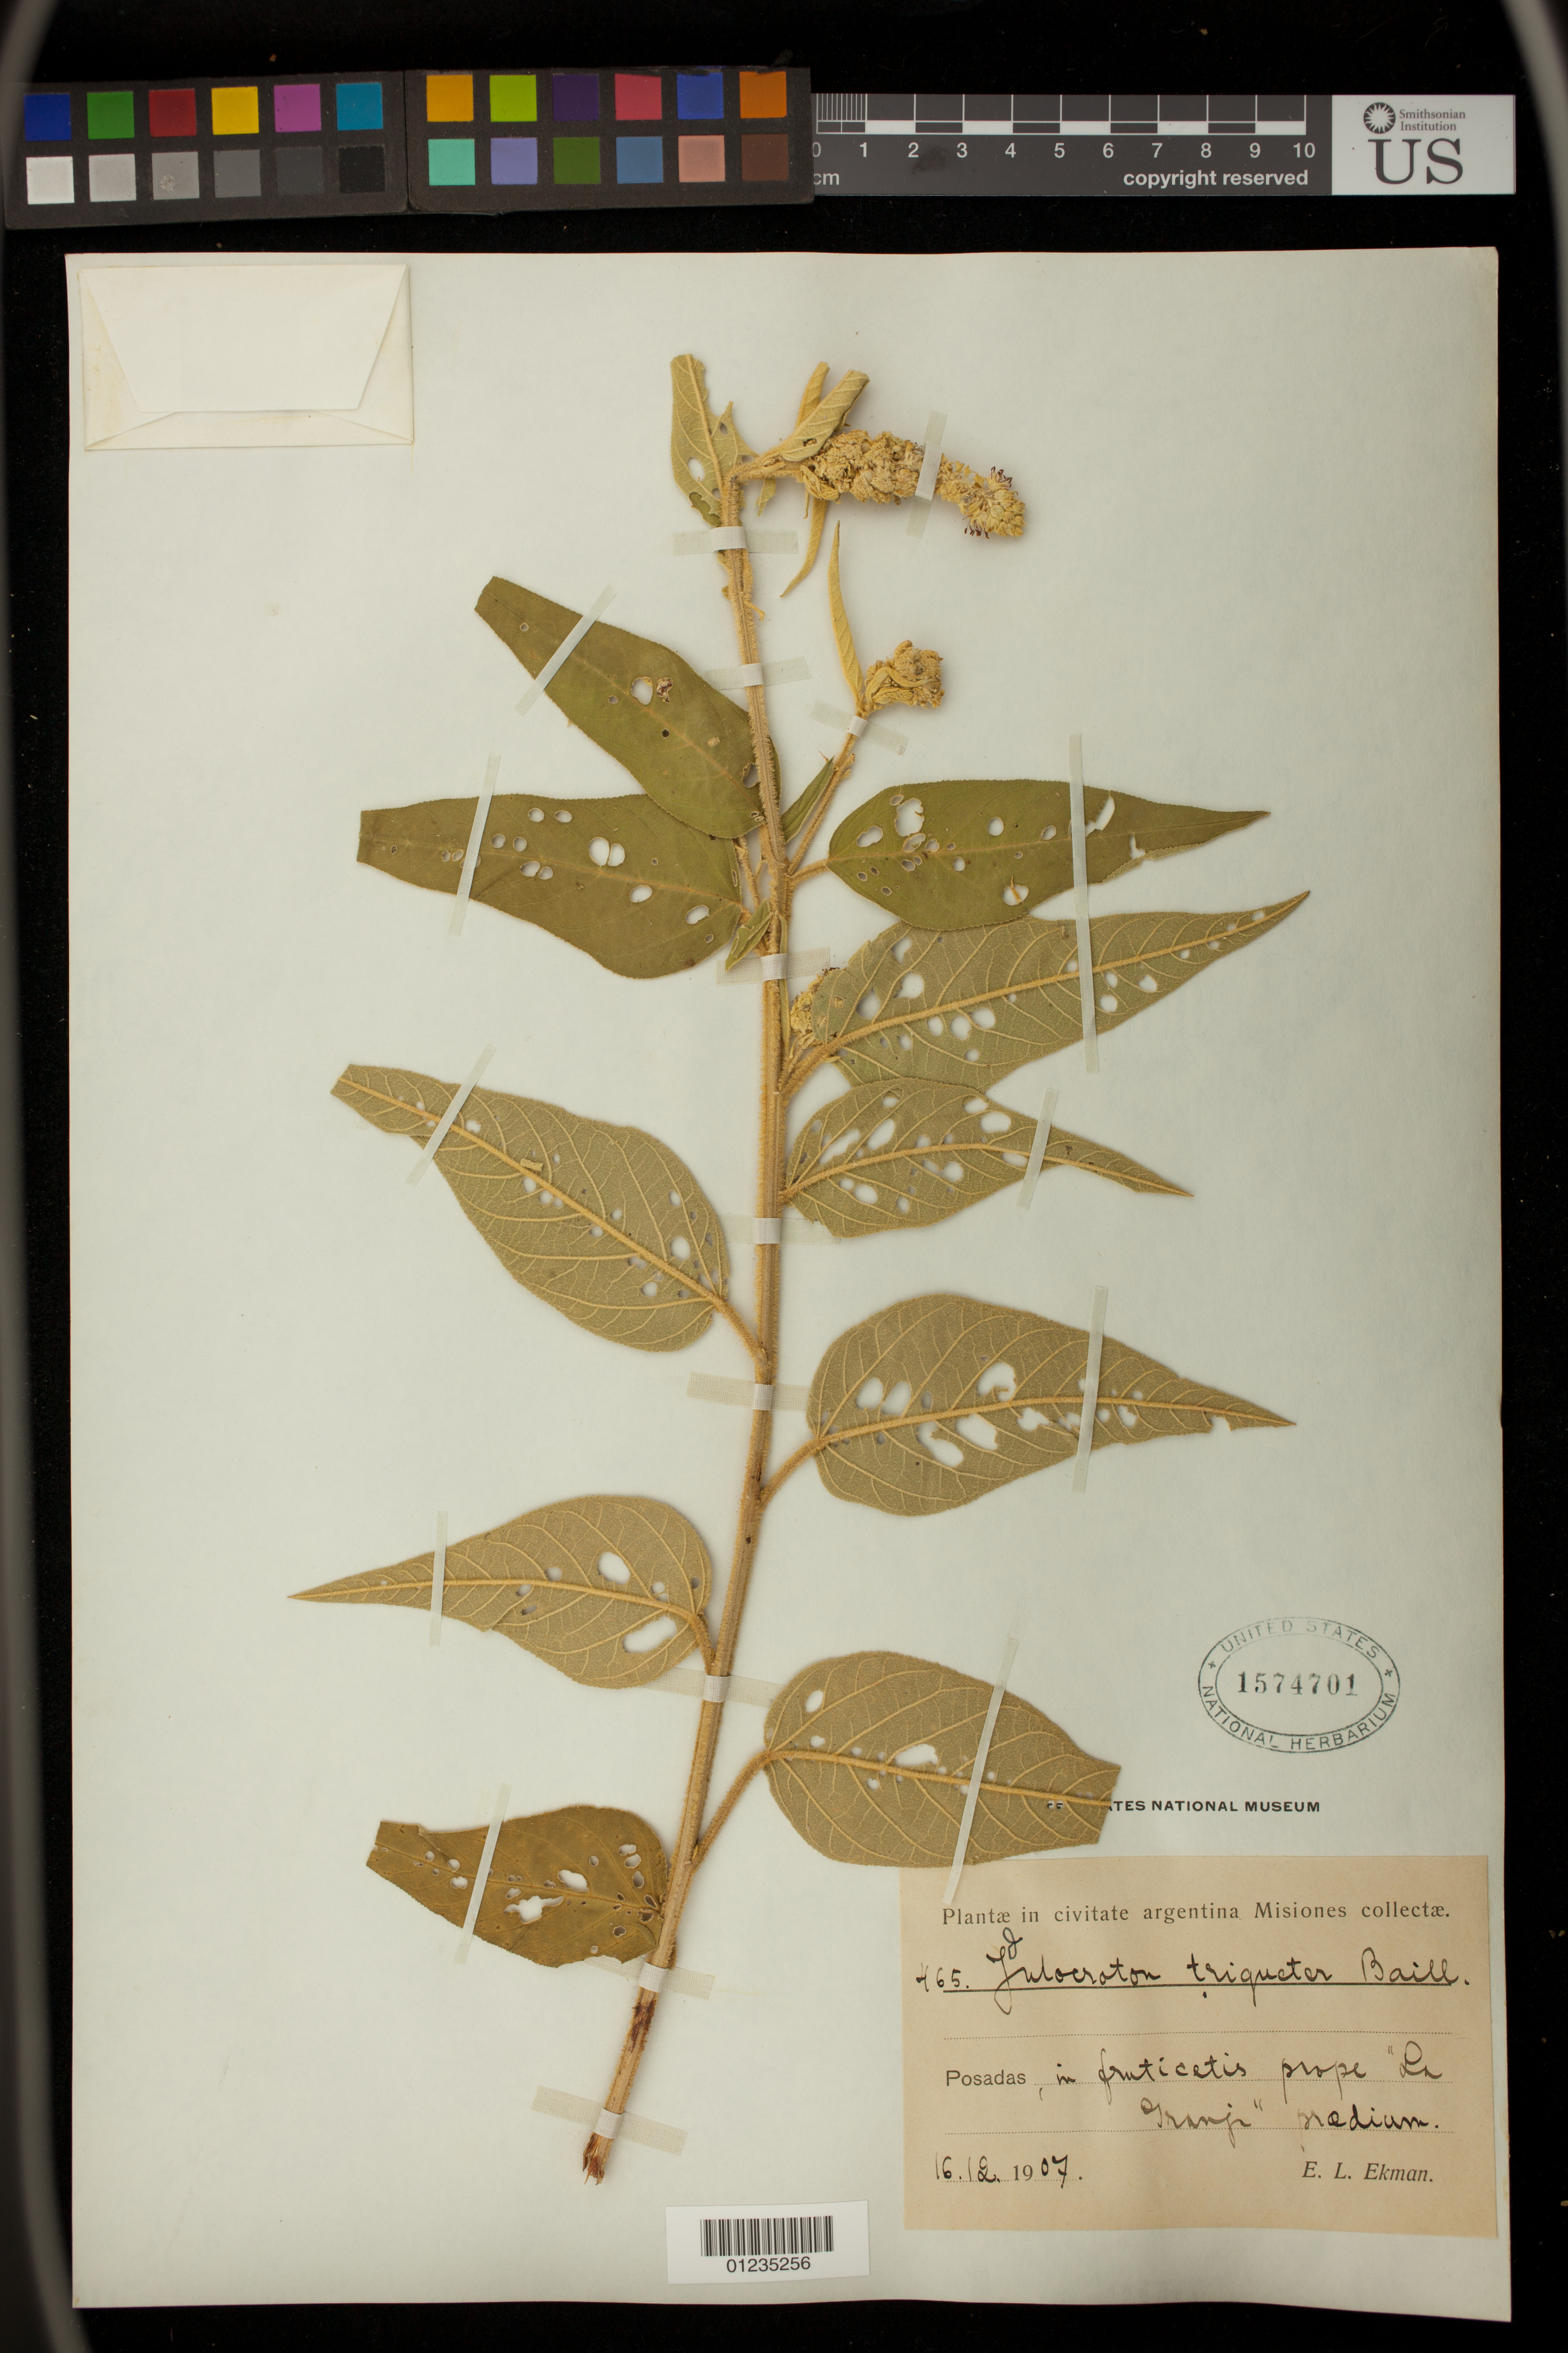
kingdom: Plantae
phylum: Tracheophyta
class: Magnoliopsida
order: Malpighiales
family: Euphorbiaceae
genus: Julocroton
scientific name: Julocroton triqueter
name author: (Lam.) Didr.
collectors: E. L. Ekman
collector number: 465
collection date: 1907-12-16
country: Argentina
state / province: Misiones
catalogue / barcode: US 1574701